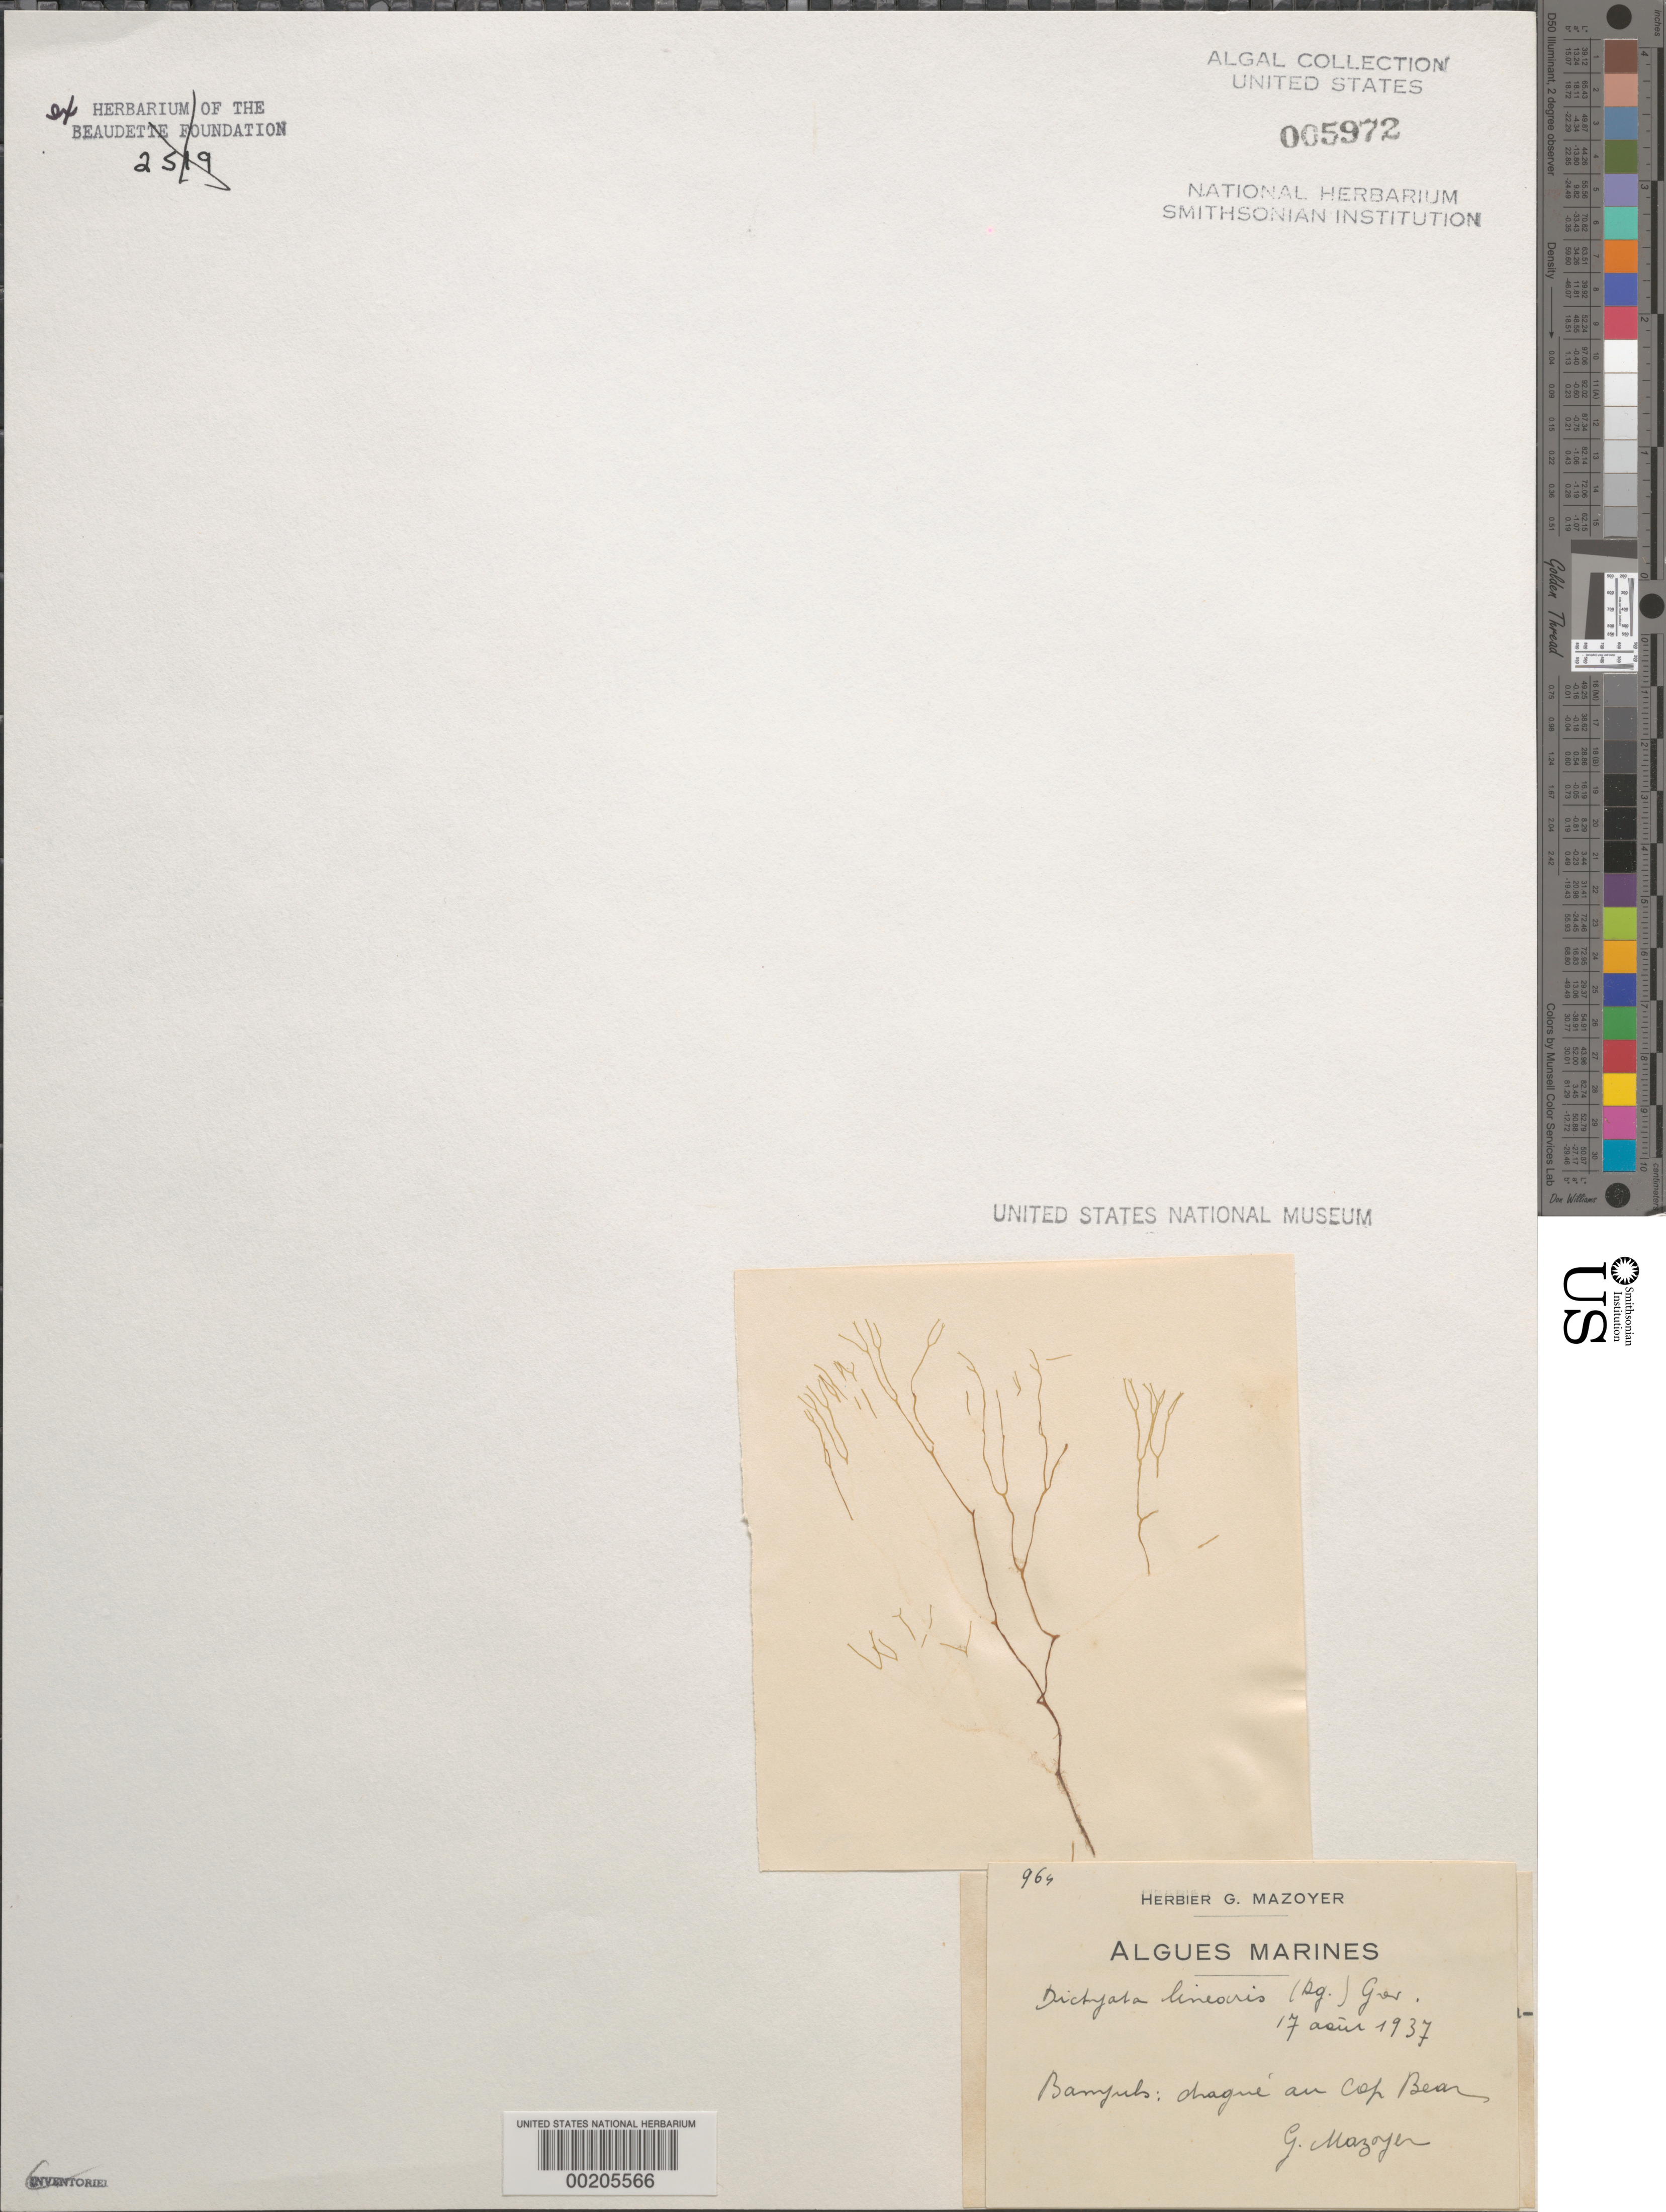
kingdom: Chromista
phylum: Ochrophyta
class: Phaeophyceae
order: Dictyotales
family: Dictyotaceae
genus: Dictyota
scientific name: Dictyota linearis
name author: (C. Agardh) Grev.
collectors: G. Feldman-Mazoyer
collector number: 964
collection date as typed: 17 Aug 1937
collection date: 1937-08-17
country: France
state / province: Occitanie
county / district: Pyrénées-Orientales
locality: Banyuls-sur-Mer, Cap Bear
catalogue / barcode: US 5972